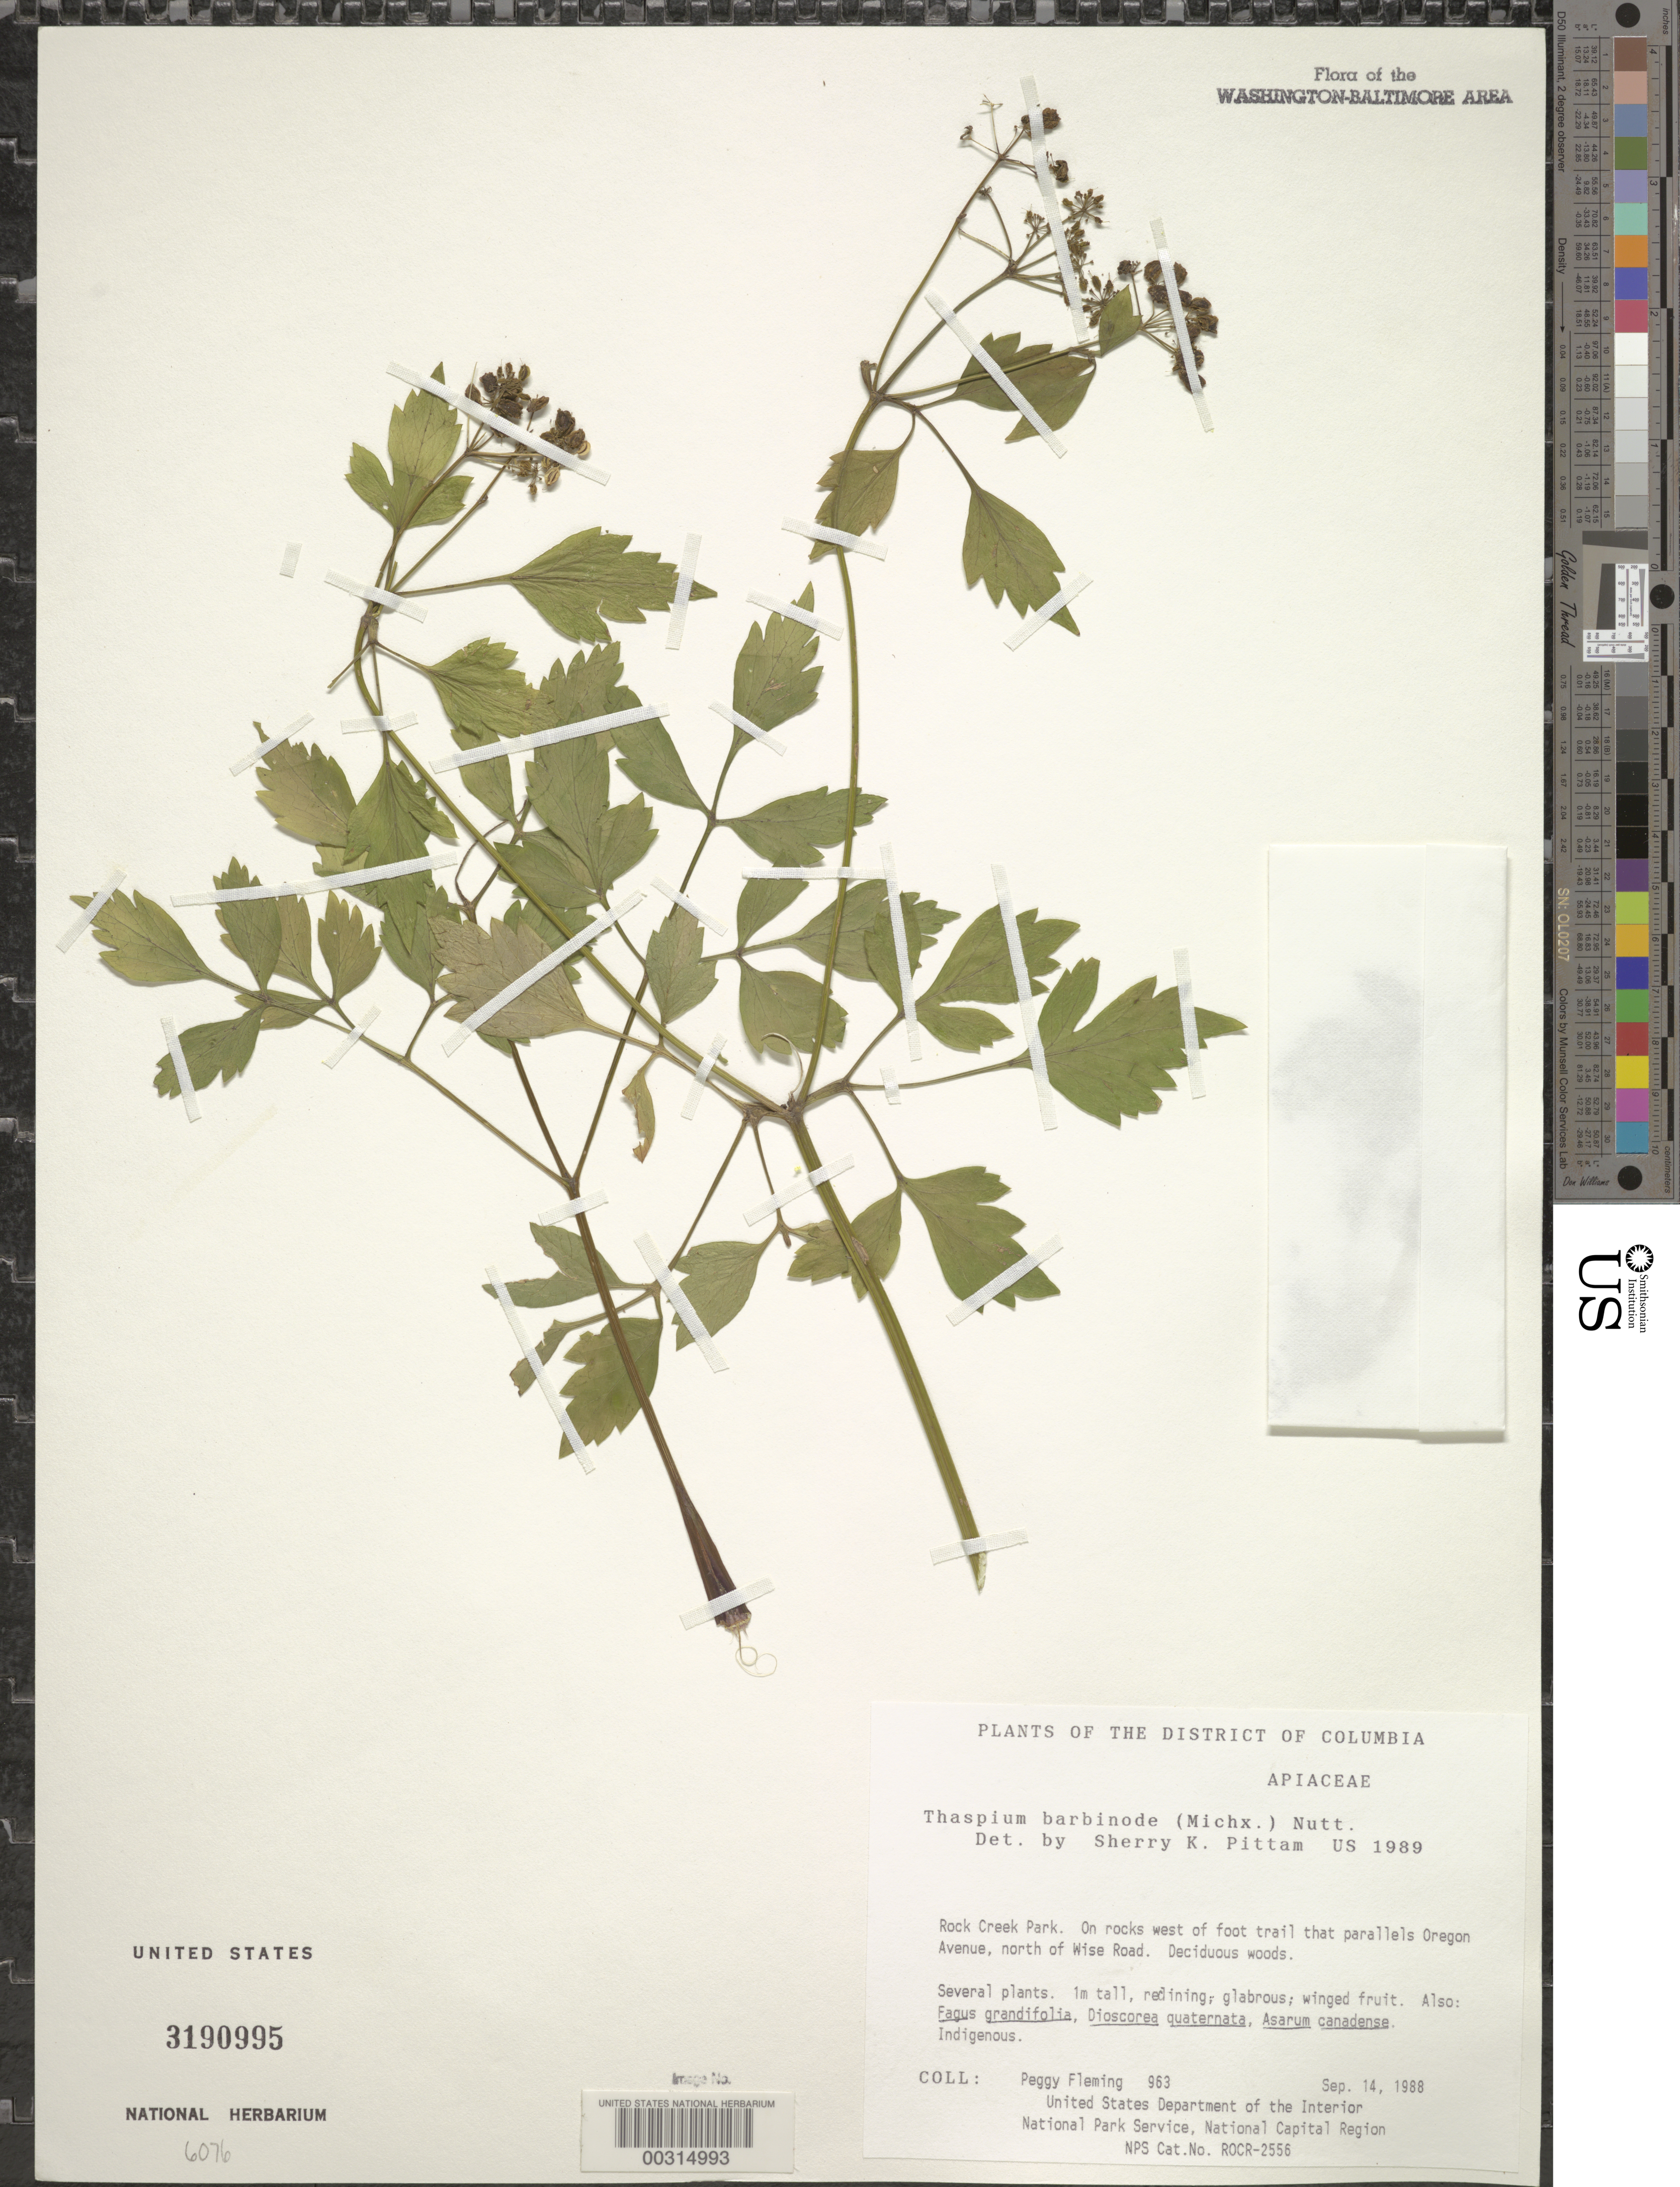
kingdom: Plantae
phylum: Tracheophyta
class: Magnoliopsida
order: Apiales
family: Apiaceae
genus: Thaspium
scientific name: Thaspium barbinode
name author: (Michx.) Nutt.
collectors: P. Fleming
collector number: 963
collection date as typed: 14 Sep 1988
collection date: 1988-09-14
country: United States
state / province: District of Columbia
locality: Rock Creek Park, on rocks W of foot trail that parallels Oregon Ave, N of Wise Road Rock Creek Park & vicinity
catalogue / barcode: US 3190995